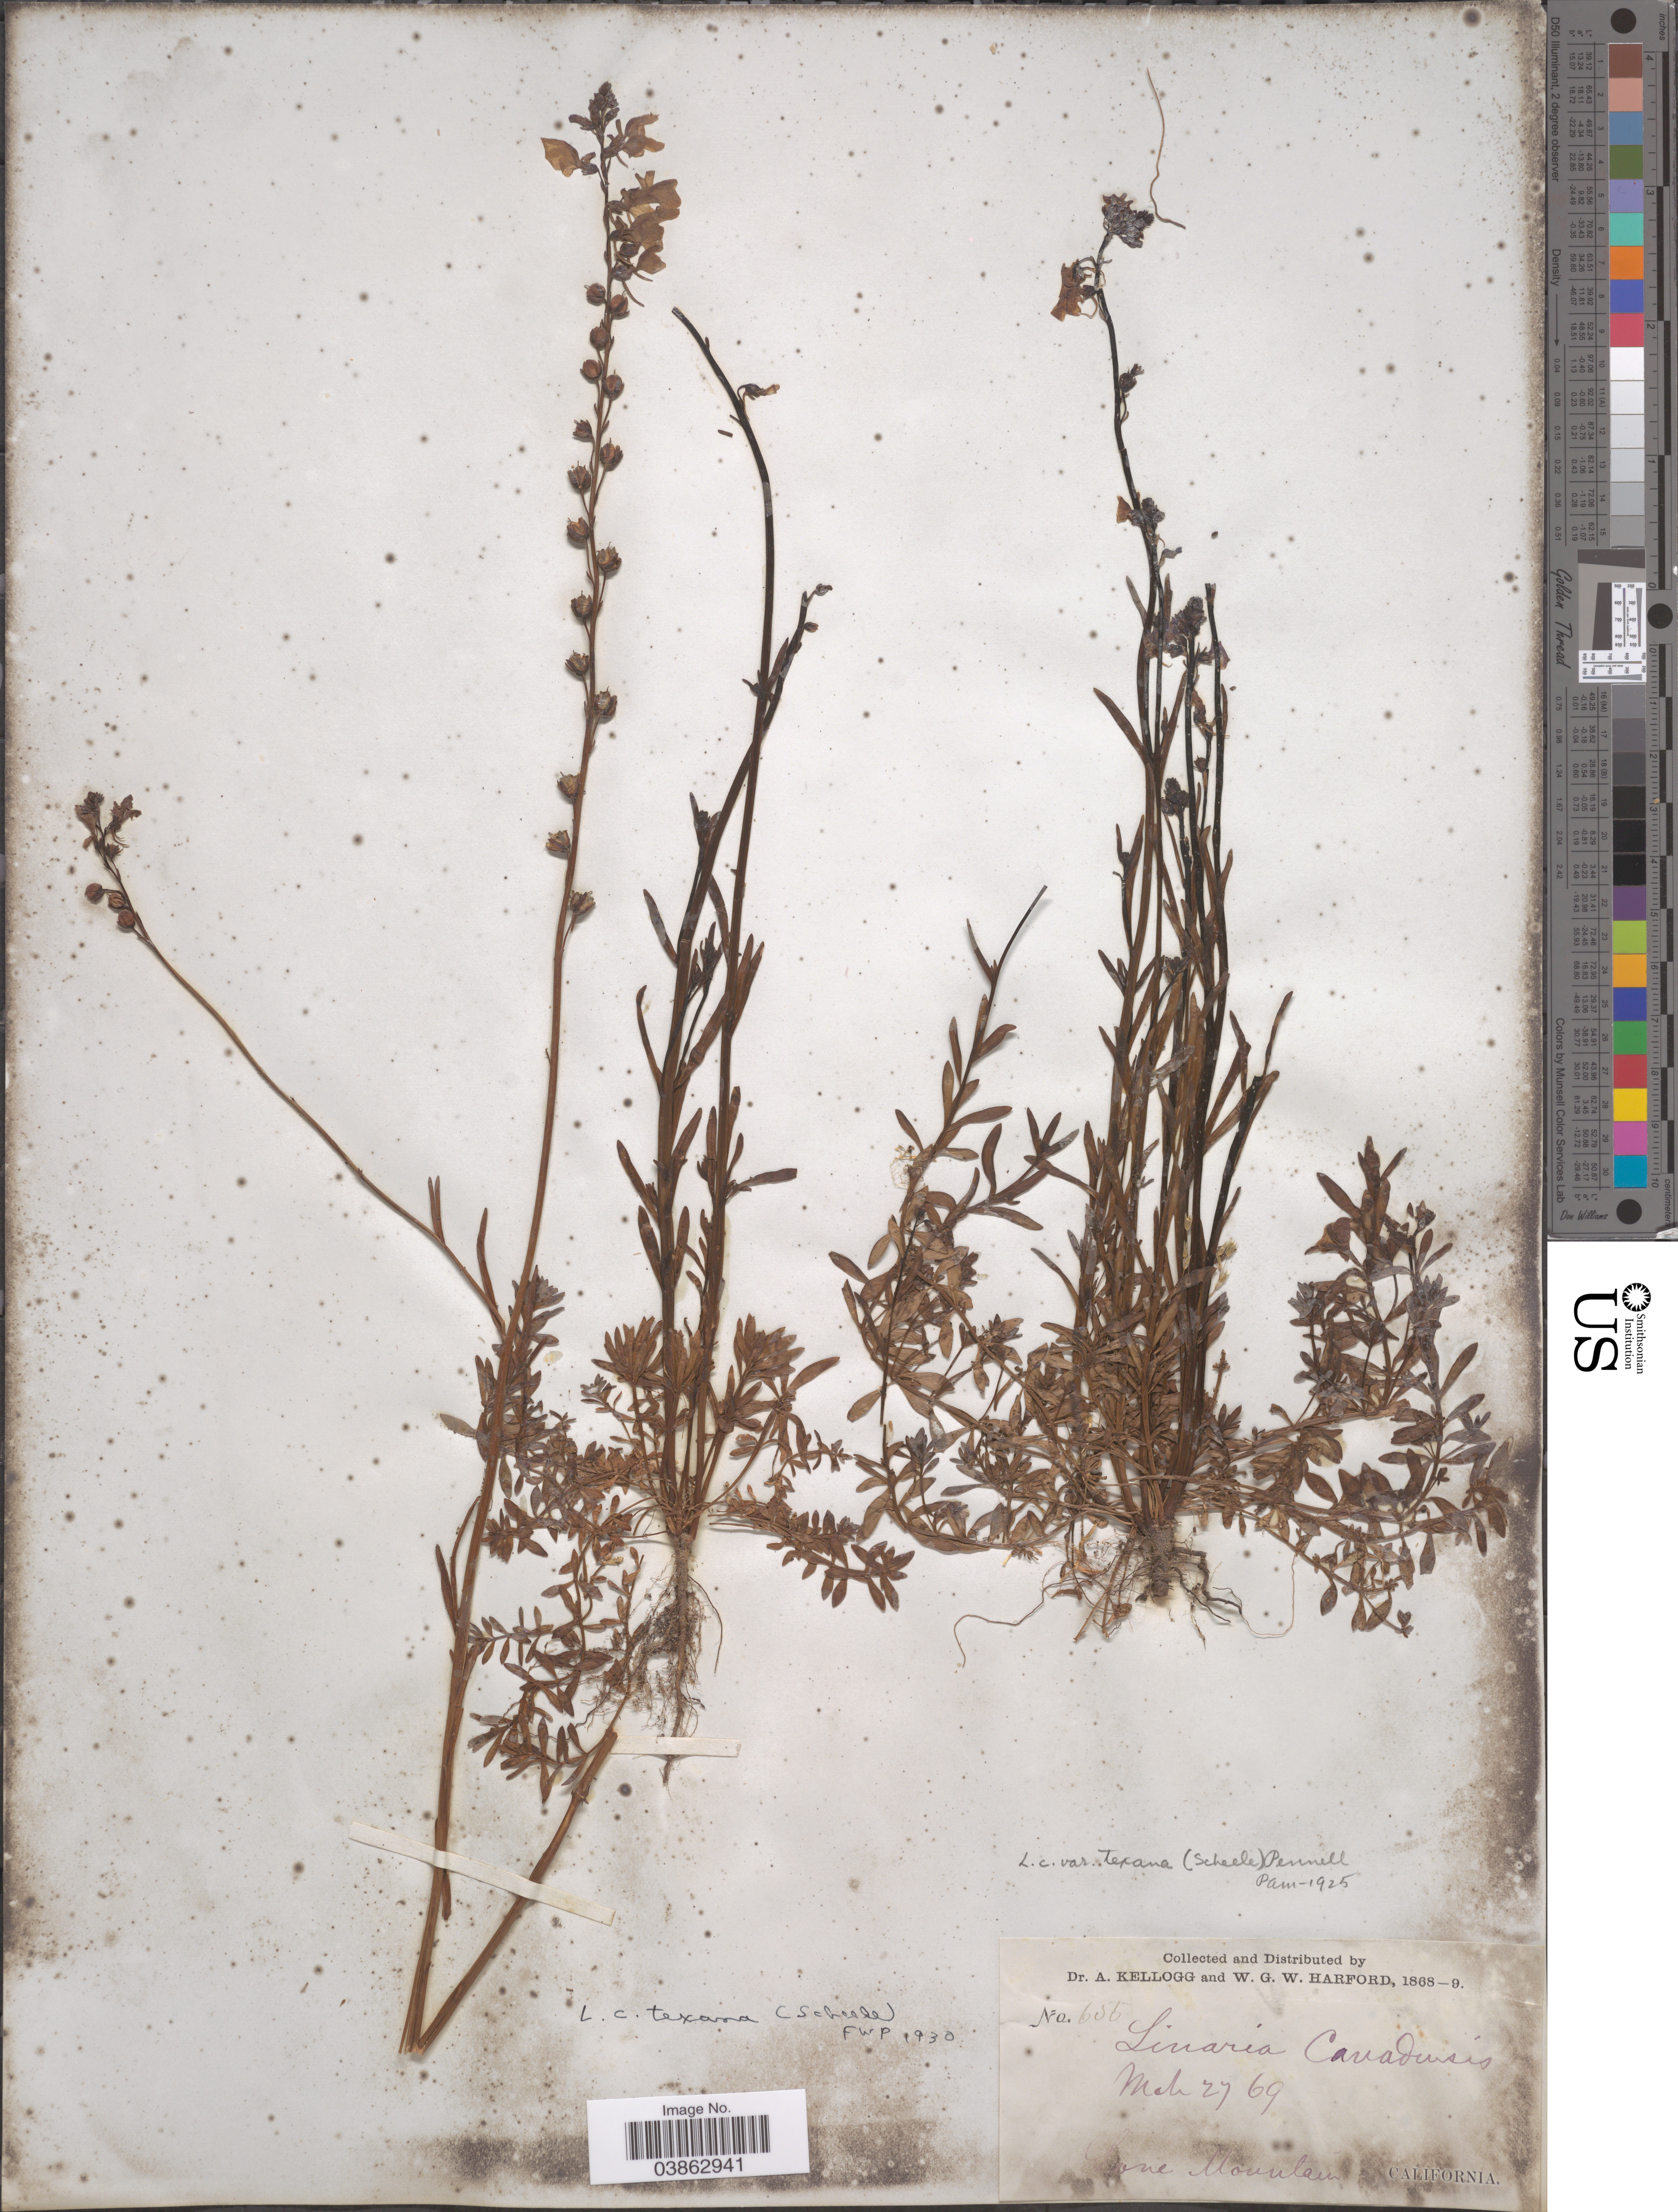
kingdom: Plantae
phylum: Tracheophyta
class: Magnoliopsida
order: Lamiales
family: Plantaginaceae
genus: Linaria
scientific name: Linaria texana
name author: Scheele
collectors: A. Kellogg & W. G. W. Harford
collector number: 655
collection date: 1869-03-27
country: United States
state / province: California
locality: Lone Mountain.